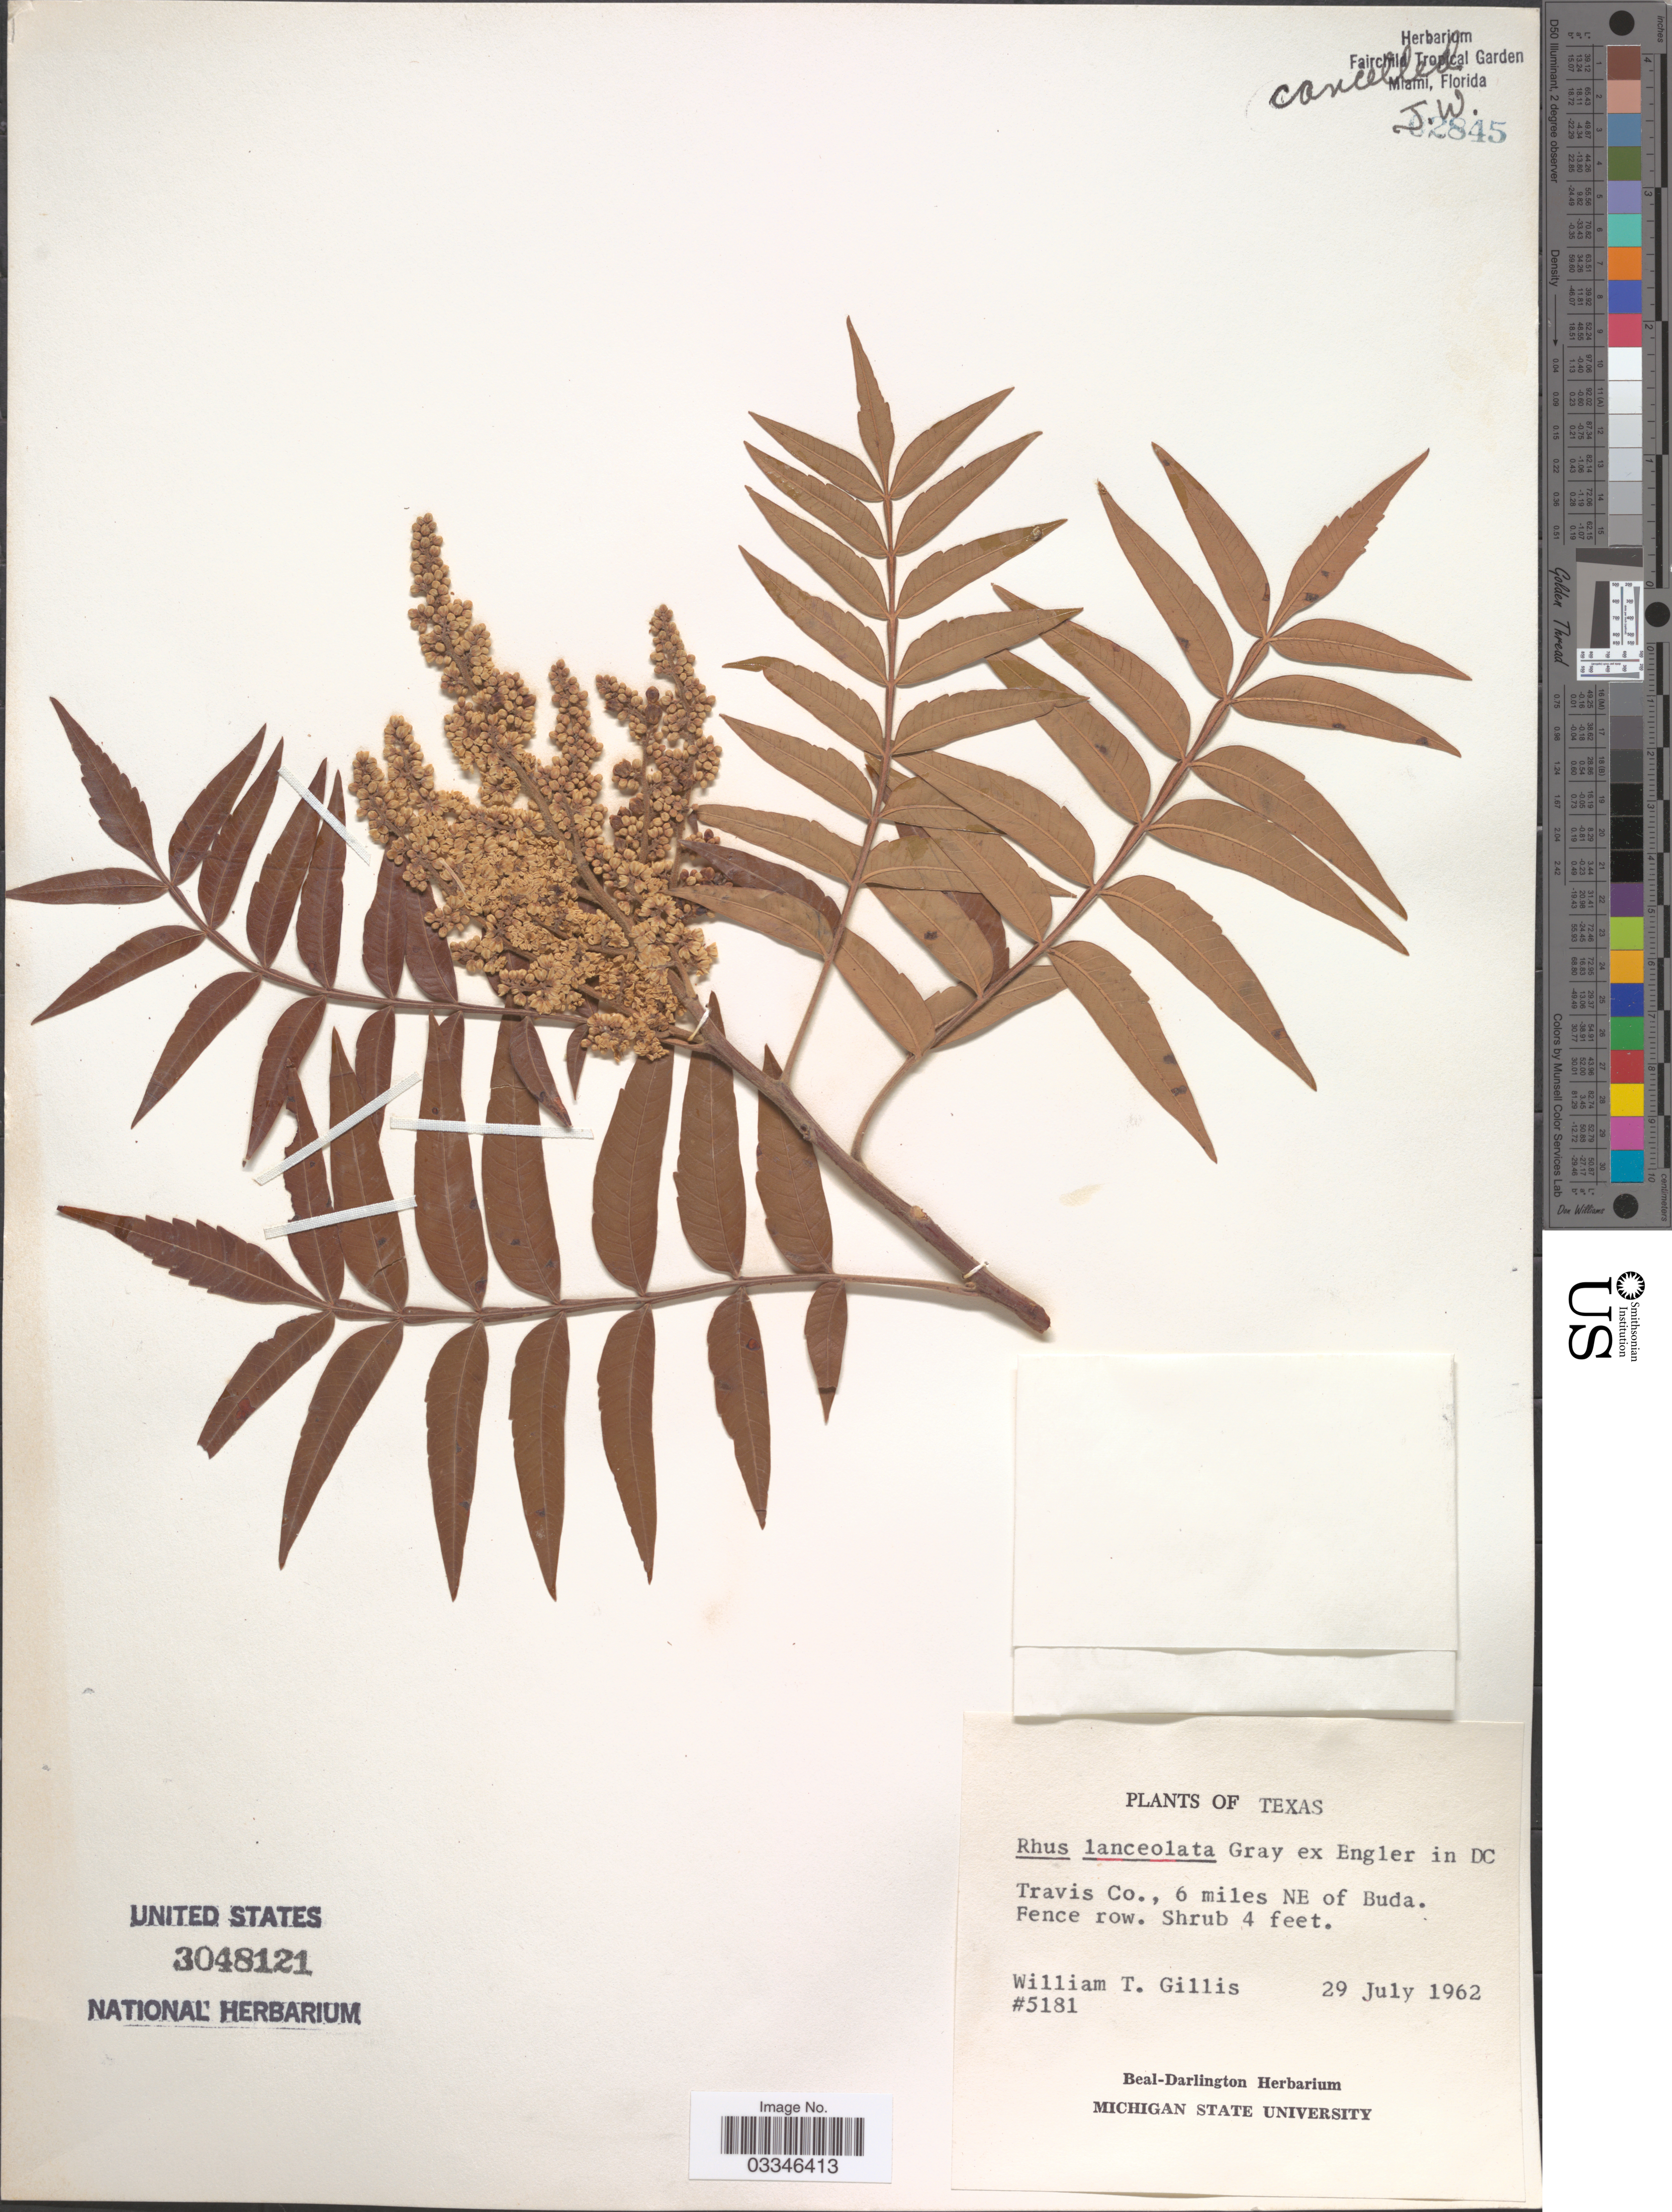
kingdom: Plantae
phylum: Tracheophyta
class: Magnoliopsida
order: Sapindales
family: Anacardiaceae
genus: Rhus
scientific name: Rhus lanceolata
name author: (A. Gray) Britton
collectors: W. T. Gillis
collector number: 5181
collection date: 1962-07-29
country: United States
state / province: Texas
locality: Travis Co., 6 miles NE of Buda.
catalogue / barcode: US 3048121